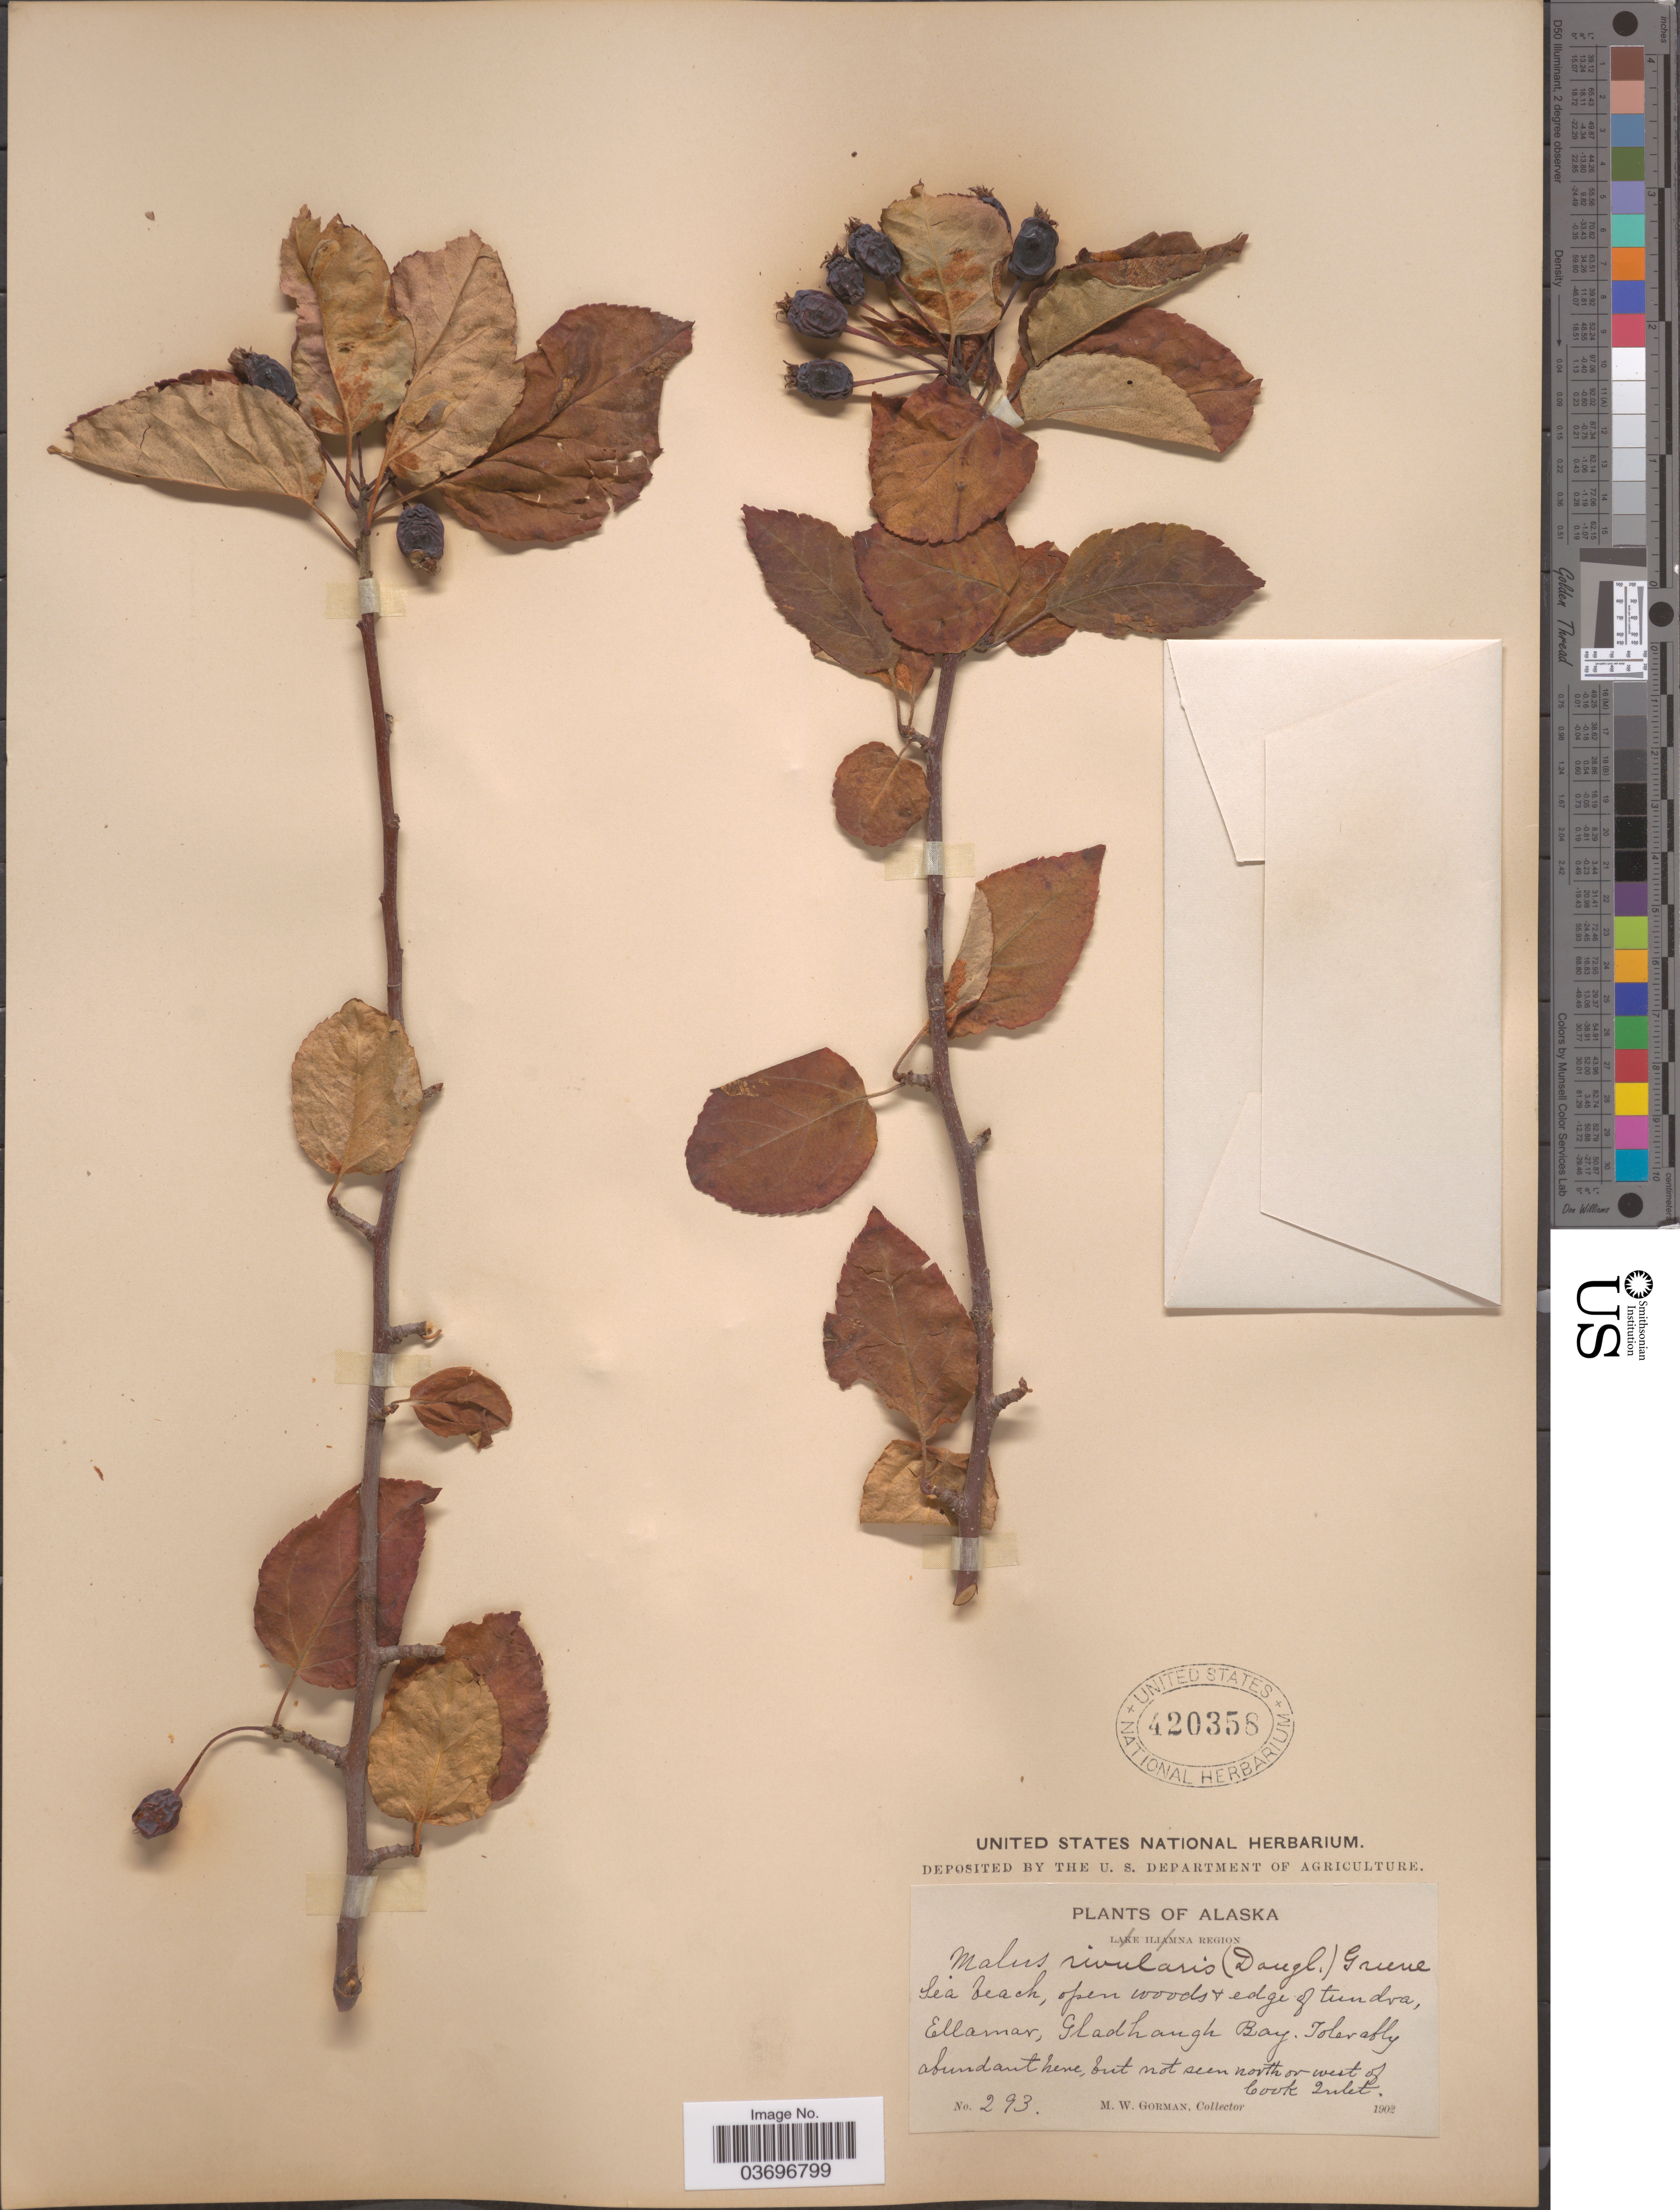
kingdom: Plantae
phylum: Tracheophyta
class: Magnoliopsida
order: Rosales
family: Rosaceae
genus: Malus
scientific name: Malus diversifolia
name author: (Bong.) M. Roem.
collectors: M. W. Gorman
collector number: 293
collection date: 1902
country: United States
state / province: Alaska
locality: Sea beach, open woods + edge of tundra Ellamar, Gladhaugh Bay. Tolerably abundant here, but not seen north or west of Cook Inlet.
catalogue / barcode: US 420358